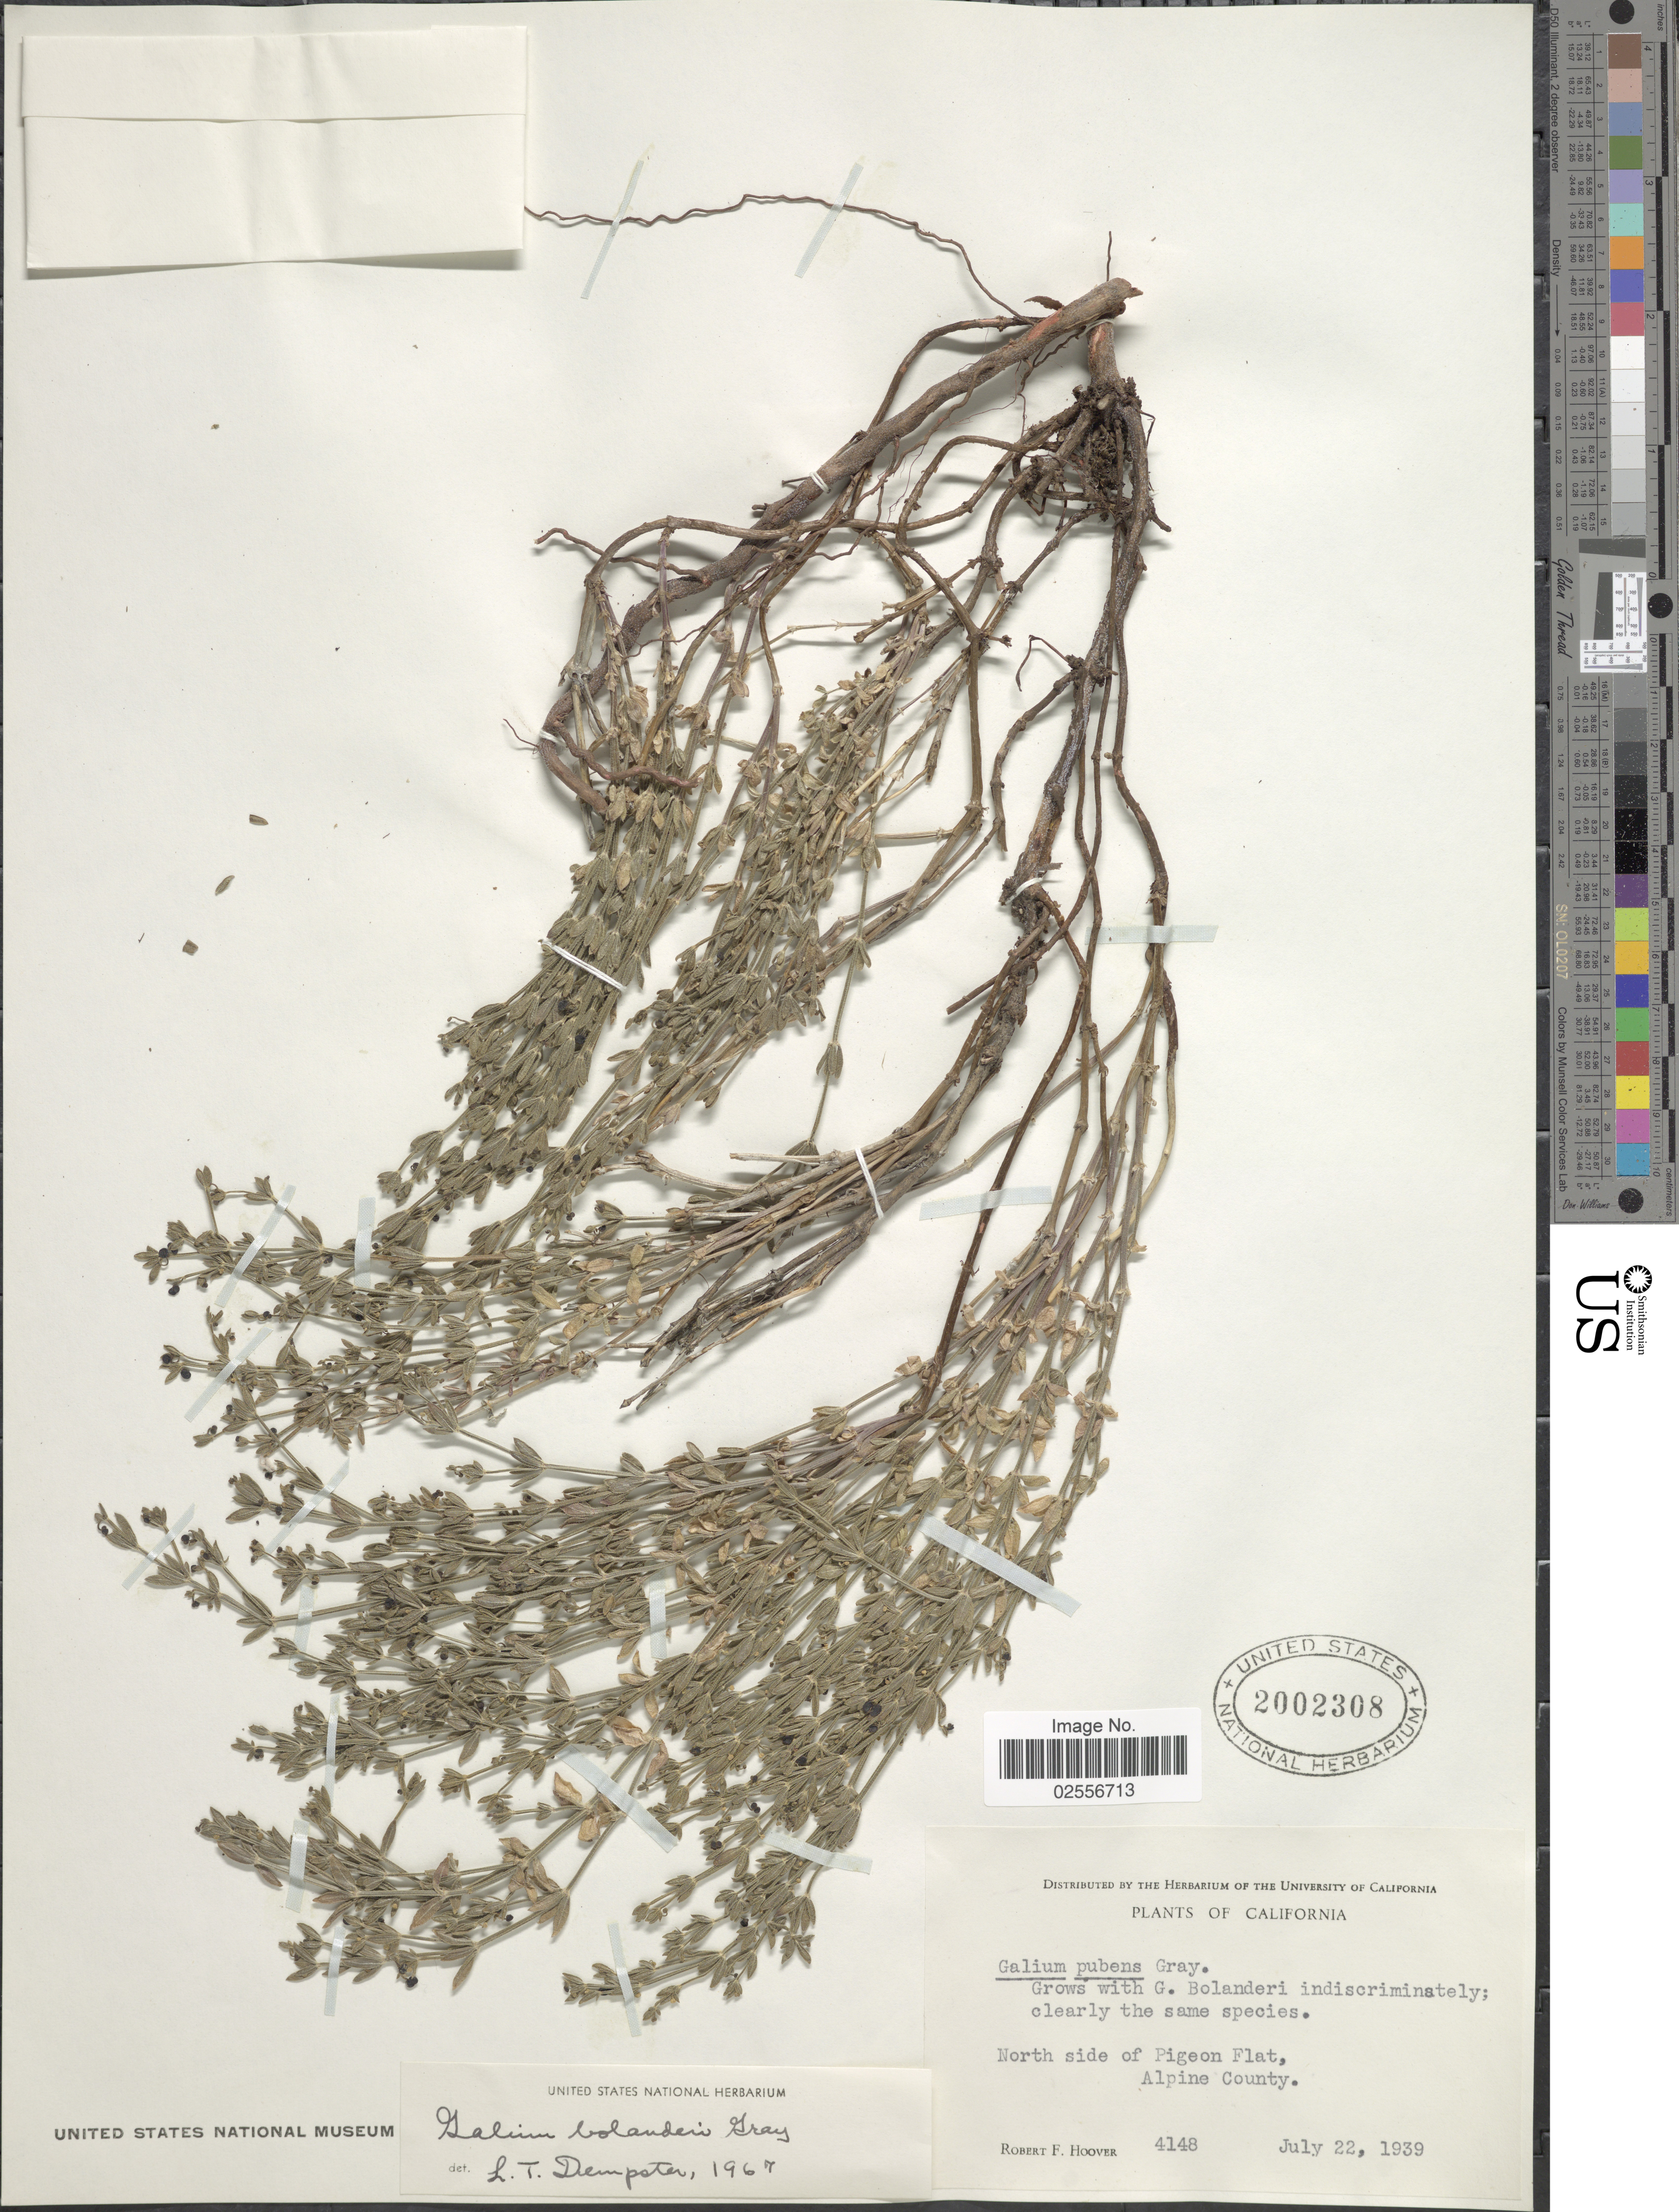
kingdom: Plantae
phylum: Tracheophyta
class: Magnoliopsida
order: Gentianales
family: Rubiaceae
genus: Galium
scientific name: Galium bolanderi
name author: A. Gray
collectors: R. F. Hoover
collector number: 4148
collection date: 1939-07-22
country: United States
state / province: California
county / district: Alpine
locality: North side of Pigeon Flat, Alpine County.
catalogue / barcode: US 2002308